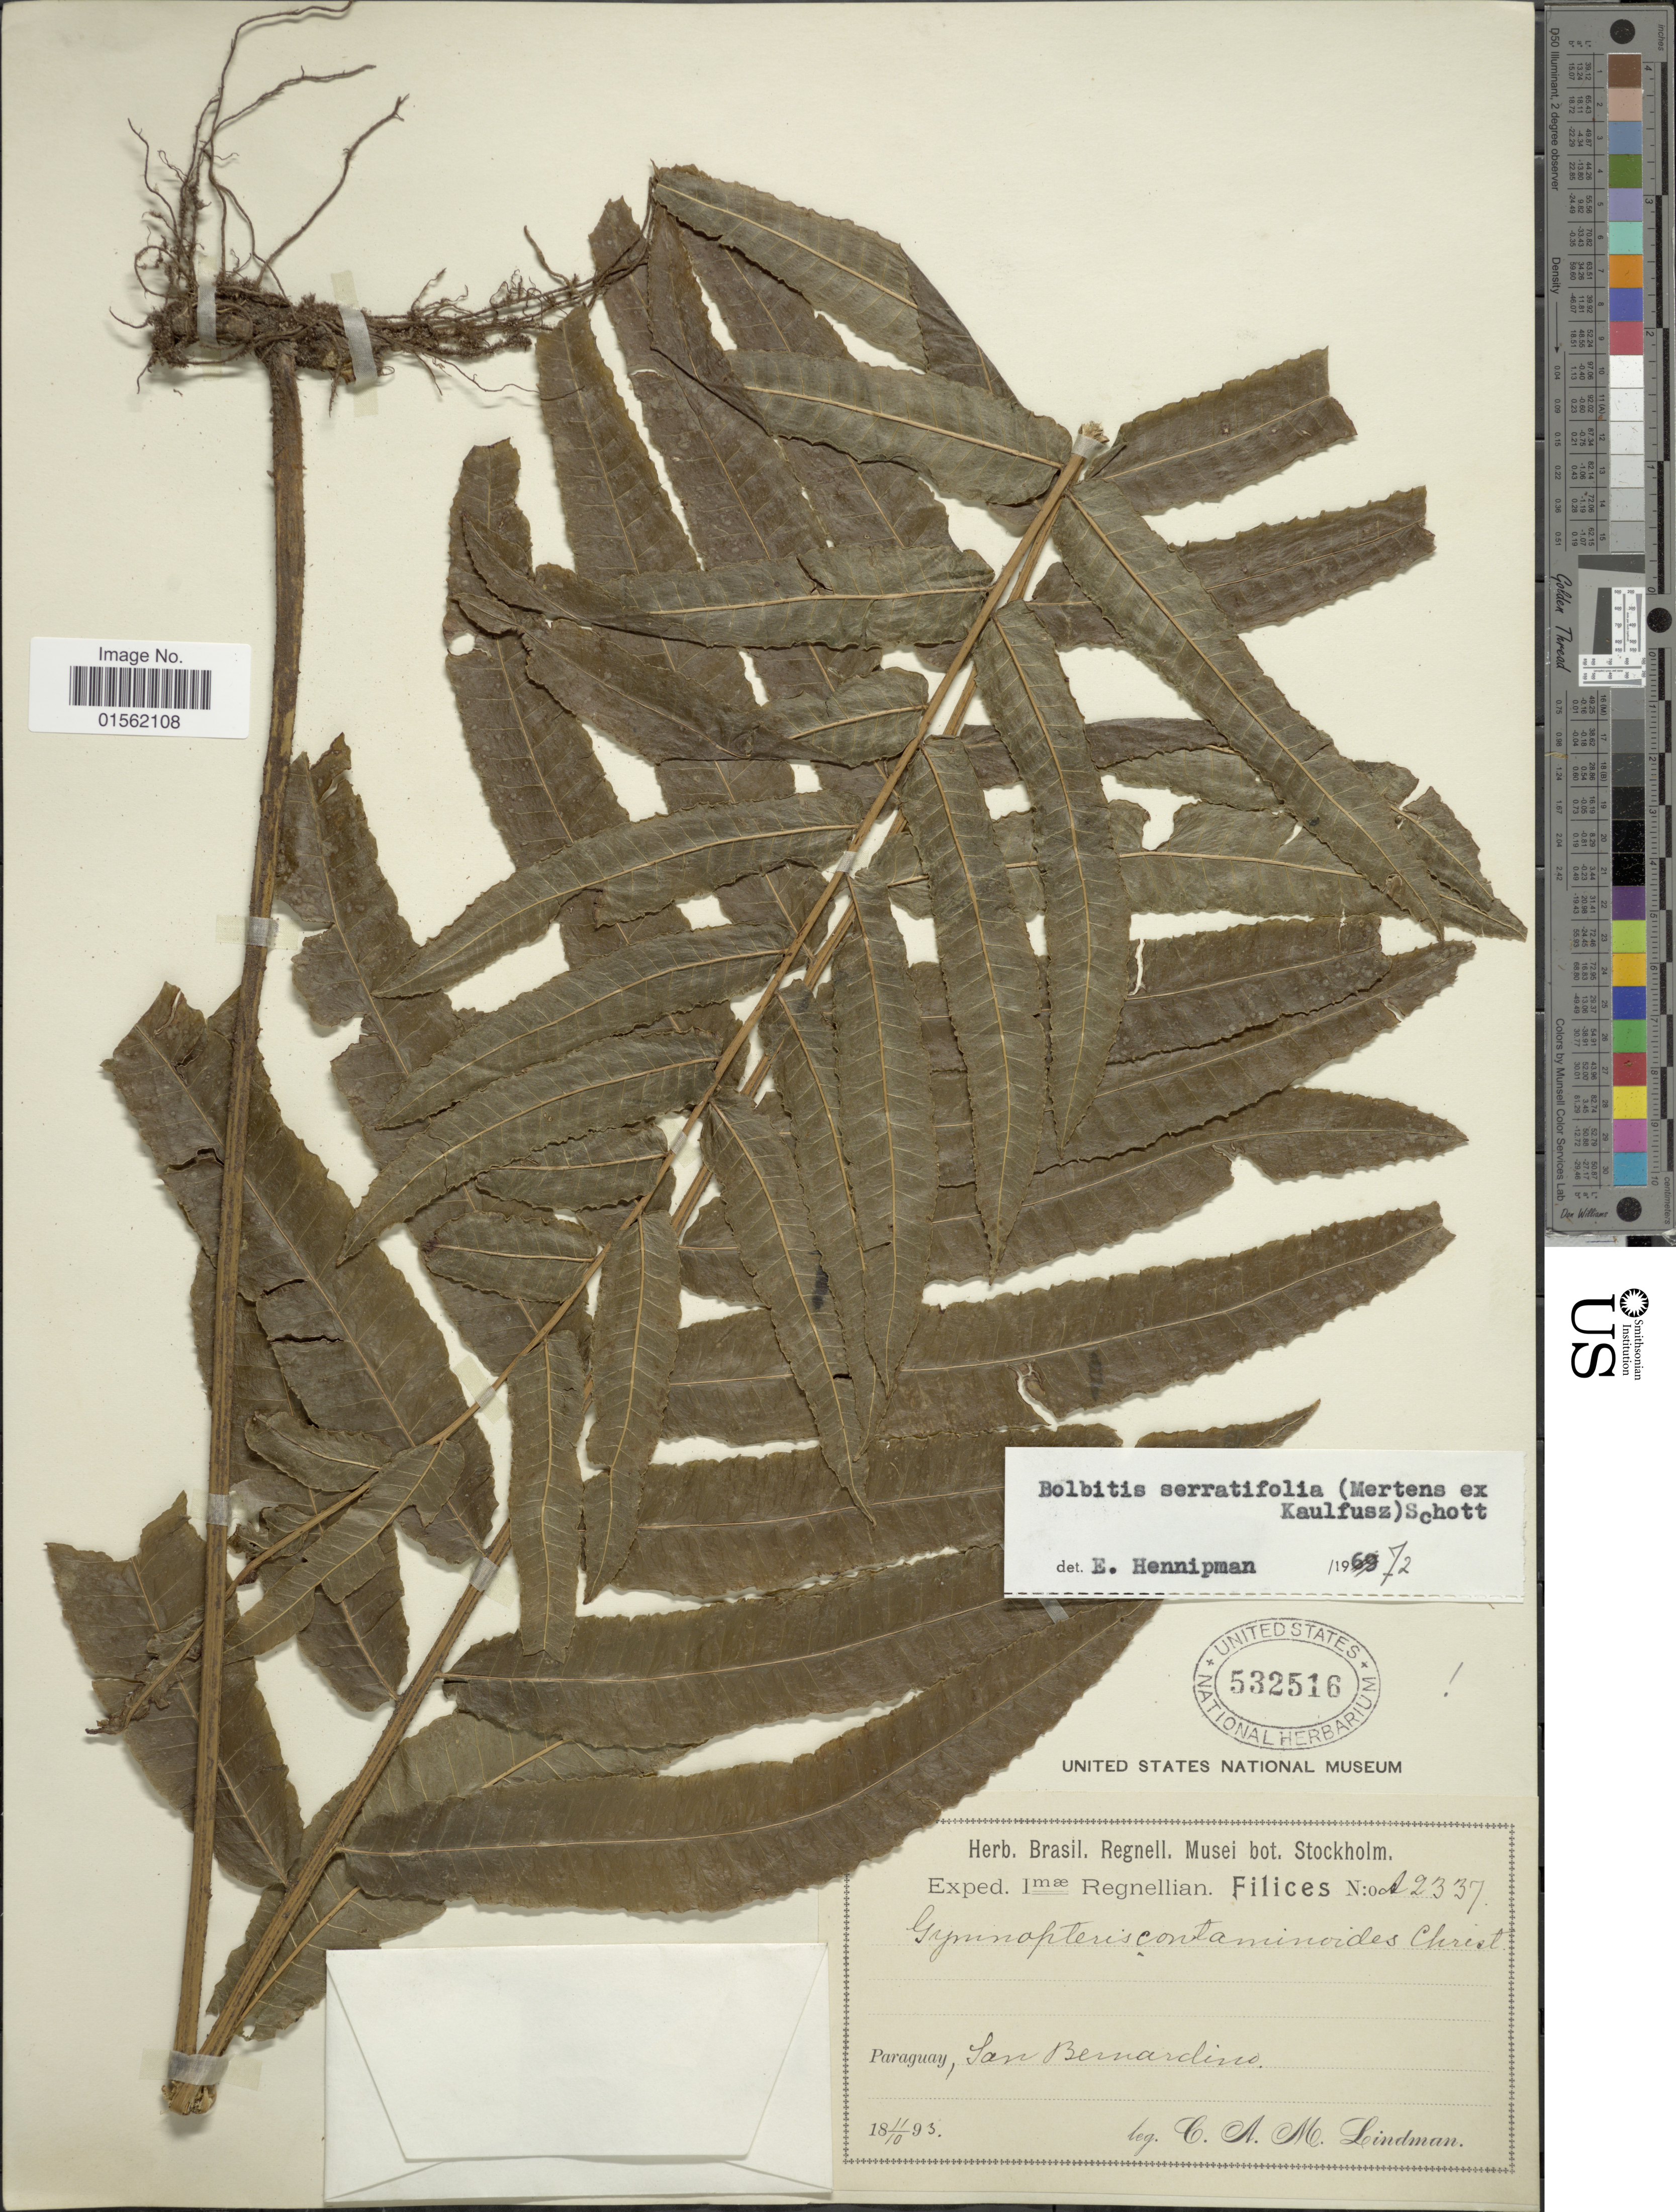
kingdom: Plantae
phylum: Tracheophyta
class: Polypodiopsida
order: Polypodiales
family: Dryopteridaceae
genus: Bolbitis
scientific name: Bolbitis serratifolia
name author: (Mert. ex Kaulf.) Schott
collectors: C. A. M. Lindman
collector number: A2337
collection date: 1893-10-11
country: Paraguay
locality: San Bernardino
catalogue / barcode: US 532516